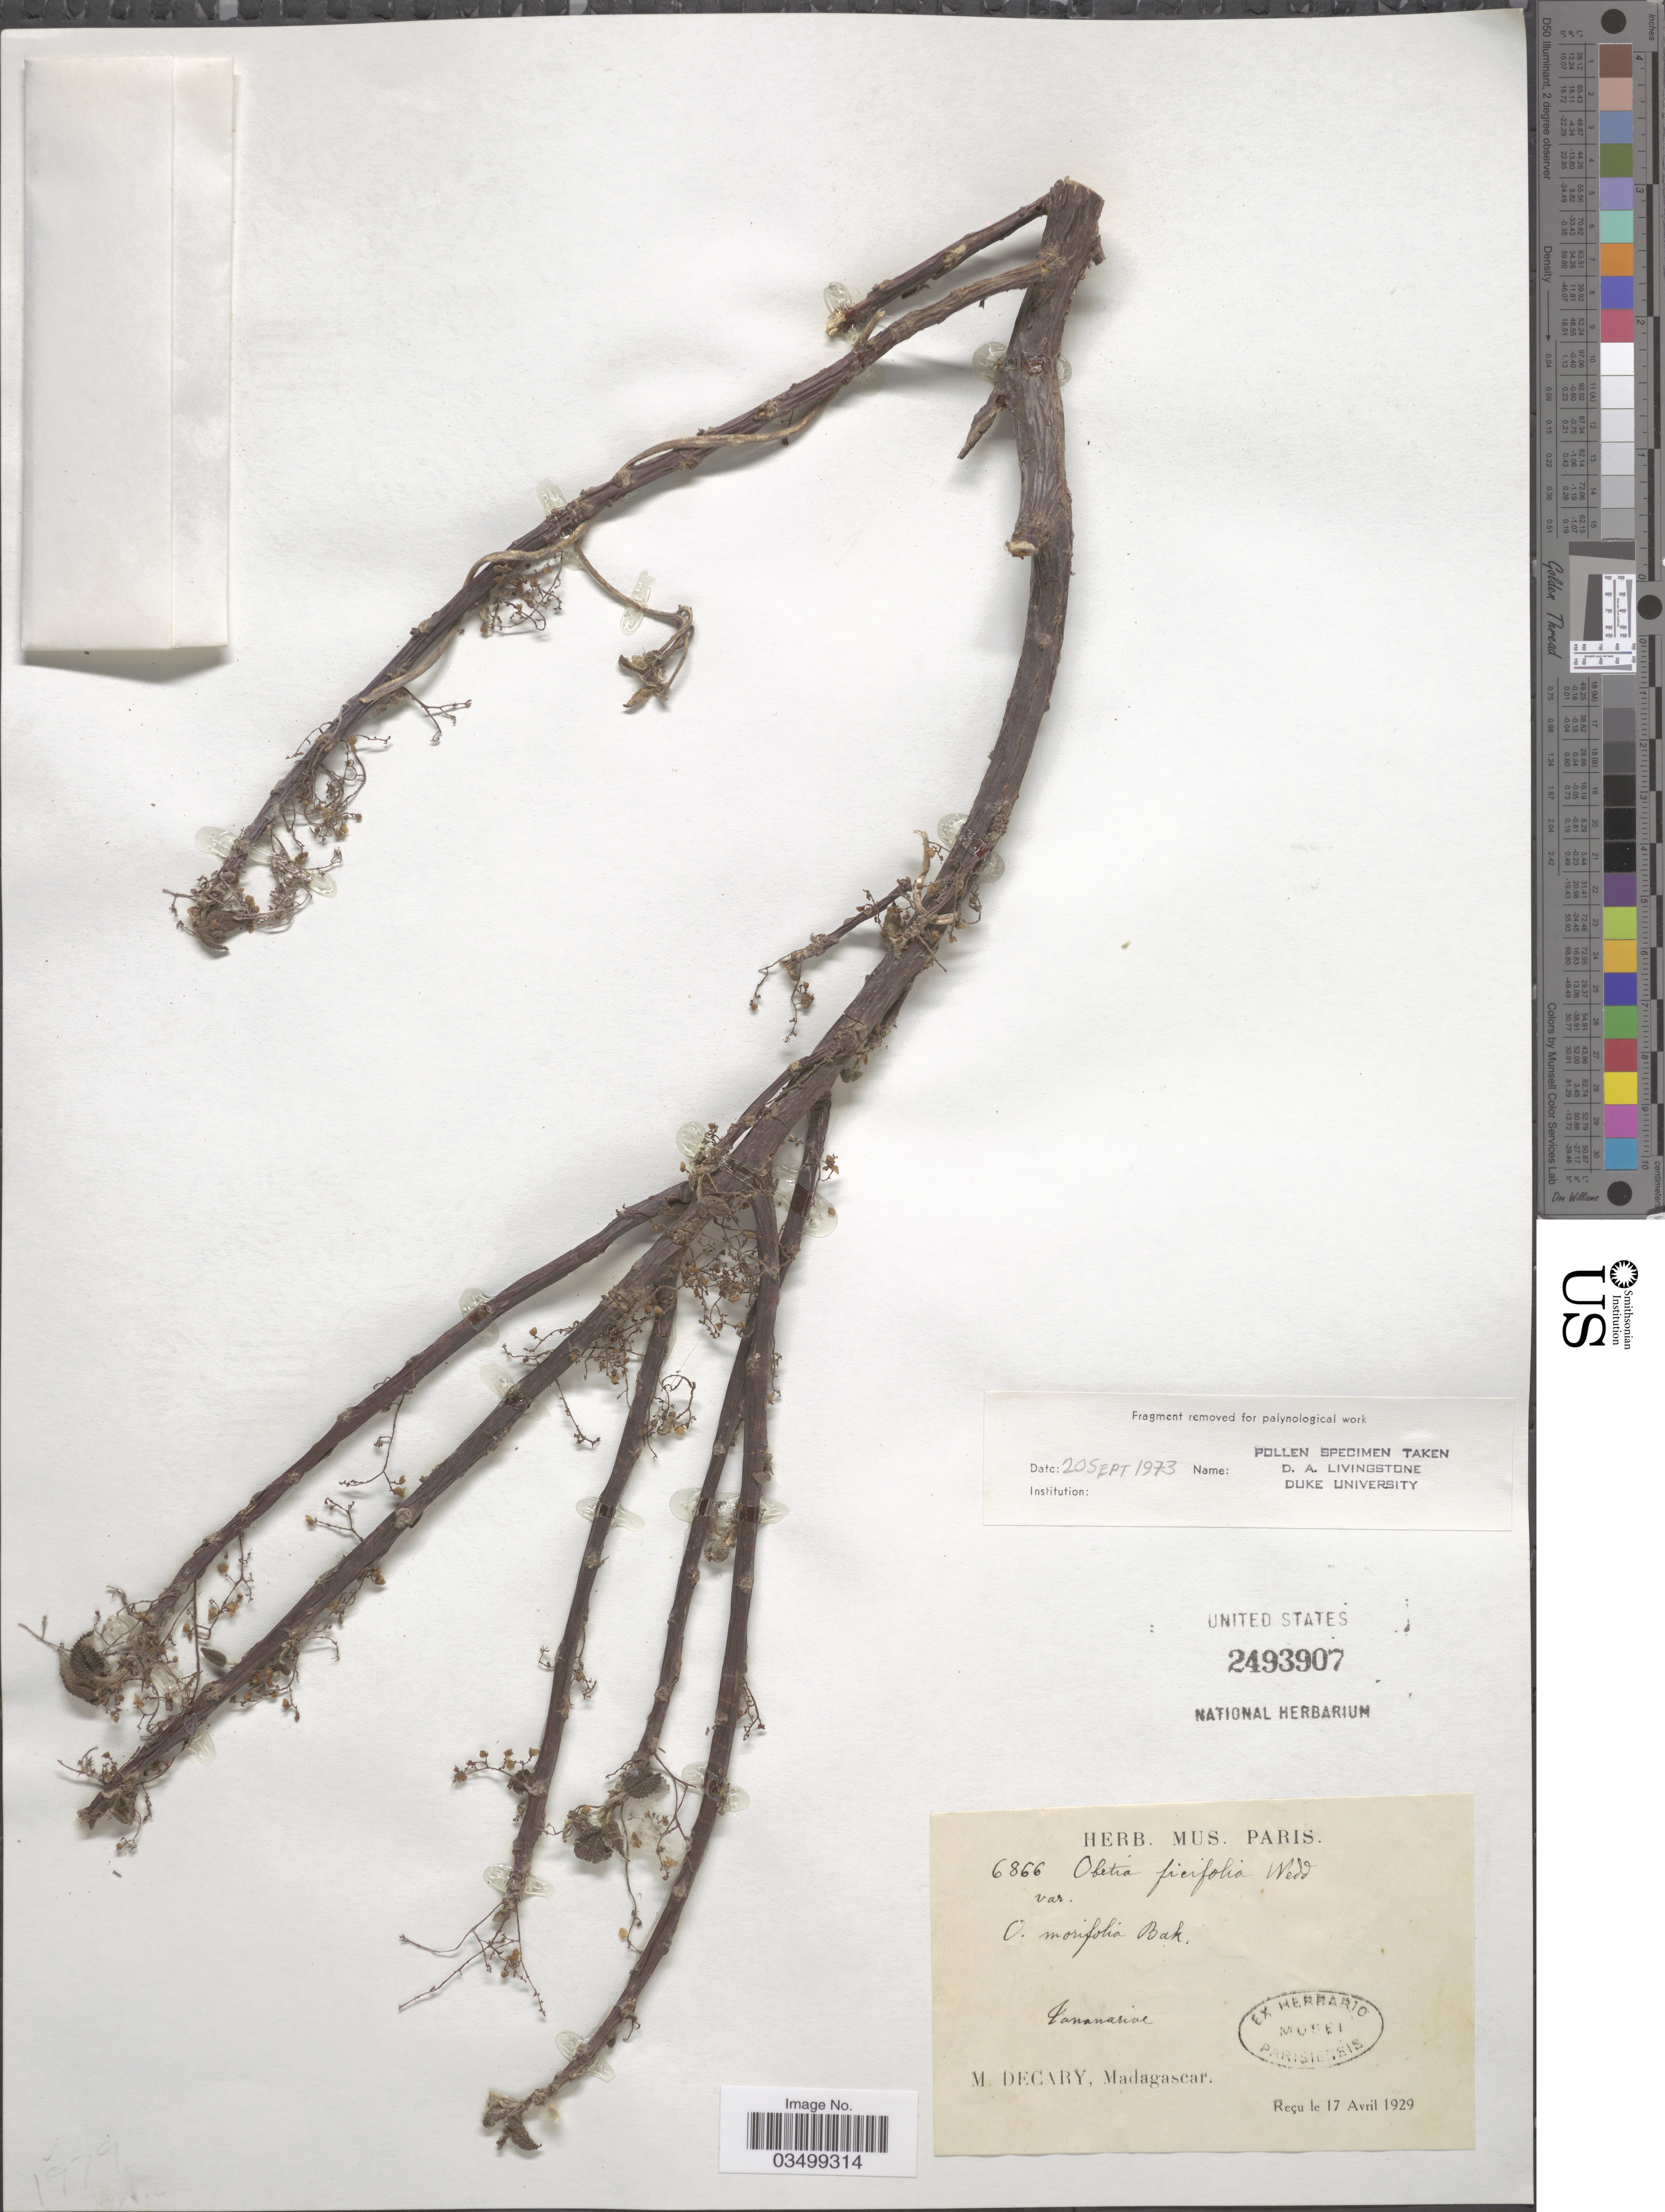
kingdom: Plantae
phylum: Tracheophyta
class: Magnoliopsida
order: Rosales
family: Urticaceae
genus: Obetia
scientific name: Obetia ficifolia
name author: Gaudich.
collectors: R. Decary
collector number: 6866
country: Madagascar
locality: Tananarive.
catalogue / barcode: US 2493907